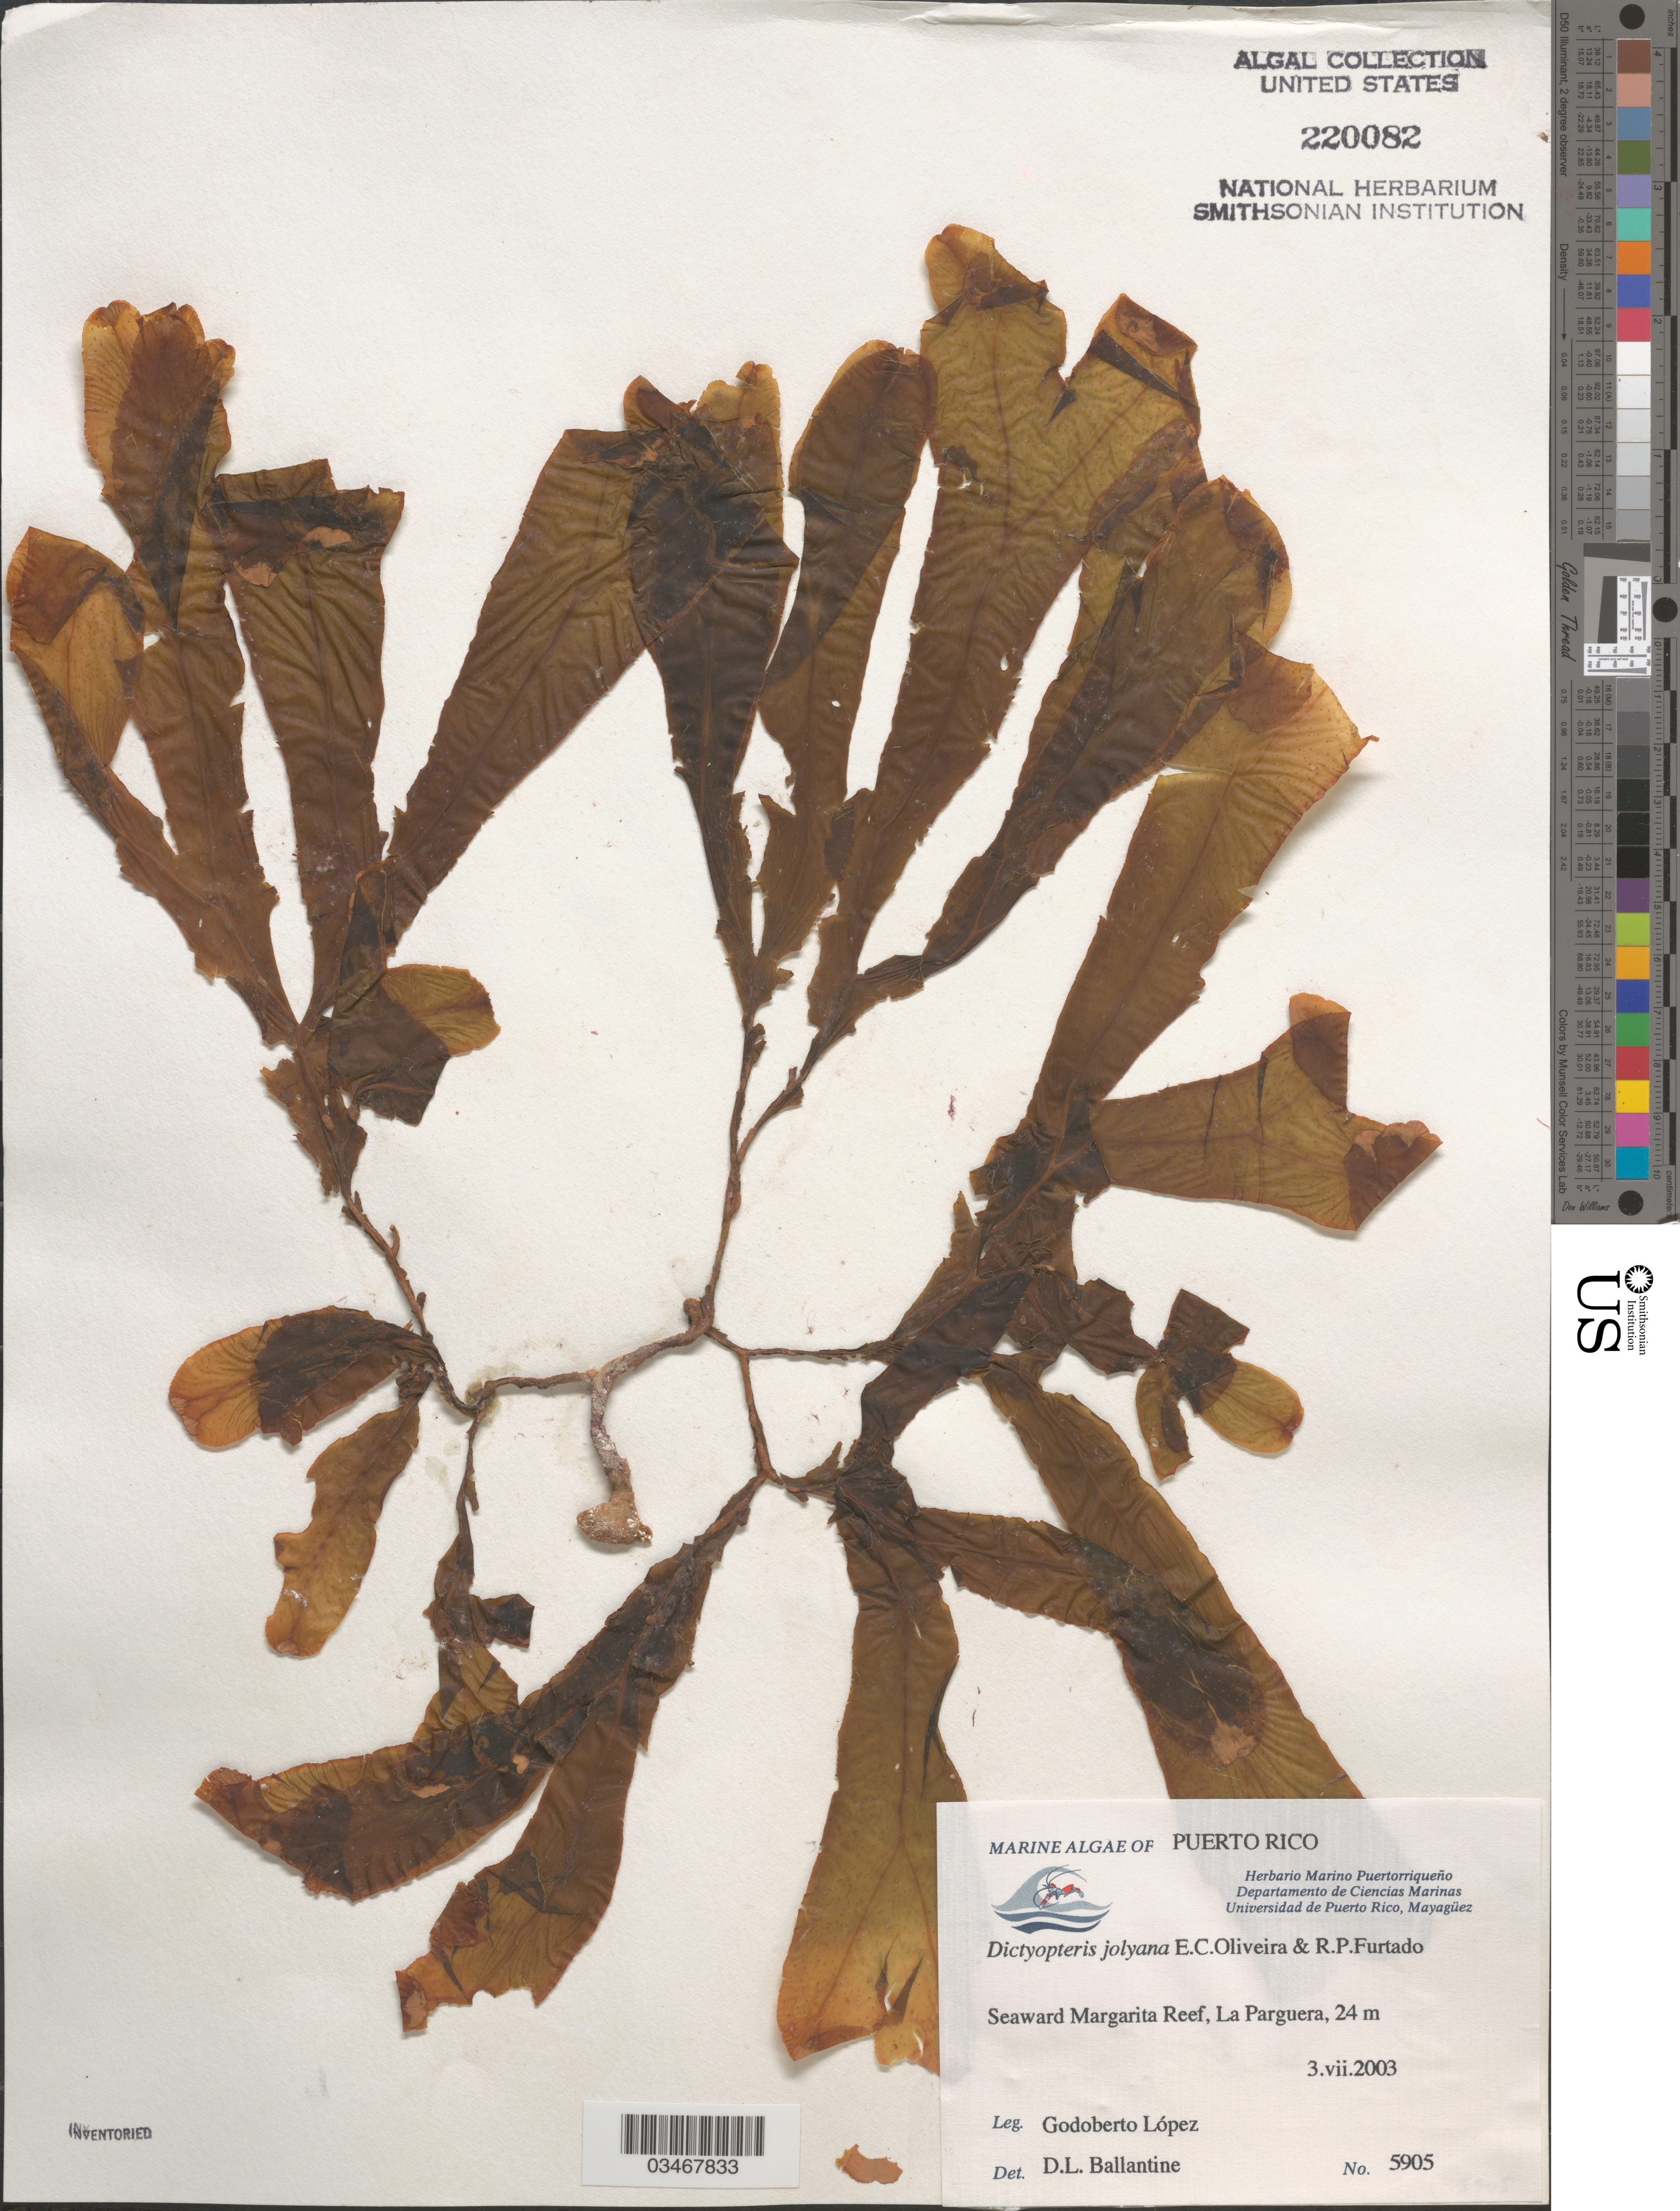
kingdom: Chromista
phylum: Ochrophyta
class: Phaeophyceae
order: Dictyotales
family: Dictyotaceae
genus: Dictyopteris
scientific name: Dictyopteris jolyana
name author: E.C. Oliveira & R.P. Furtado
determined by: Ballantine, D. L.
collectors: G. Lopéz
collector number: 5905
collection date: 2003-07-03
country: Puerto Rico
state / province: Lajas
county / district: La Parguera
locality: Seaward Margarita Reef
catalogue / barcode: US 220082